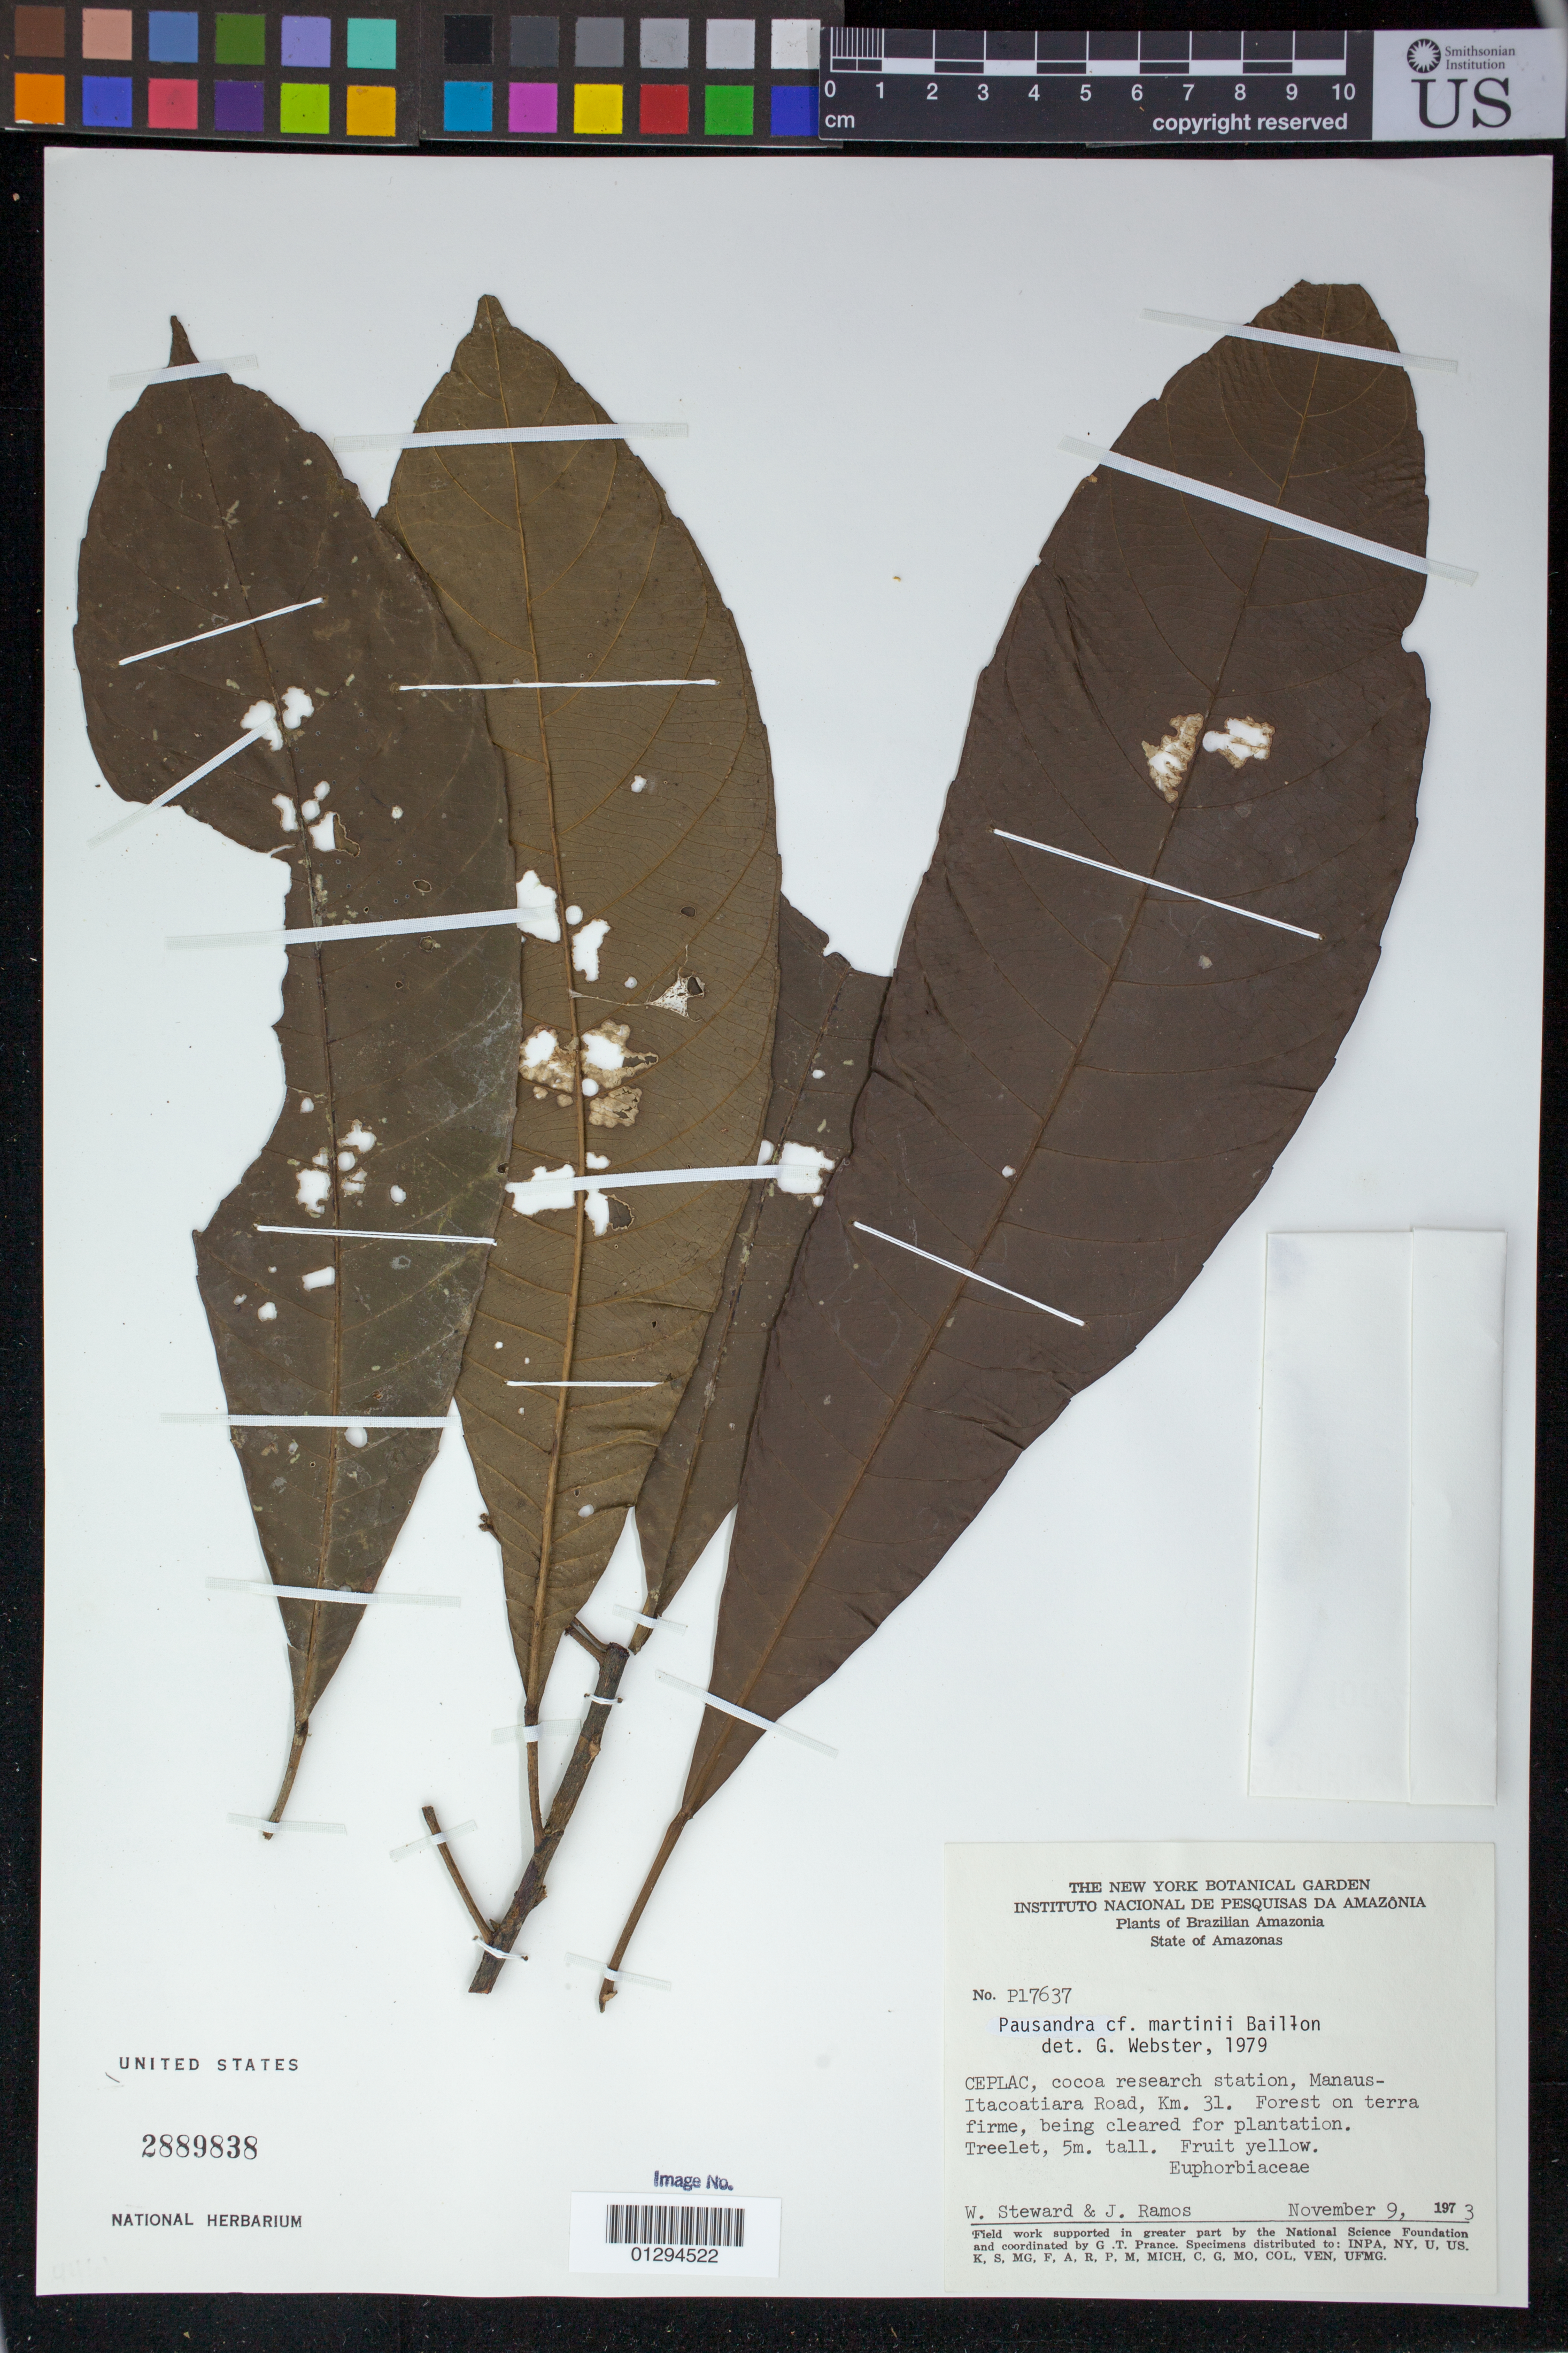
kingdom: Plantae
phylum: Tracheophyta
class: Magnoliopsida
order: Malpighiales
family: Euphorbiaceae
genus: Pausandra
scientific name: Pausandra martinii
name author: Baill.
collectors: W. Steward & J. Ramos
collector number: P17637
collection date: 1973-11-09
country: Brazil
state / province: Amazonas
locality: CEPLAC, cocoa research station, Manaus - Itacoatiara Road, Km. 31.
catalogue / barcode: US 2889838